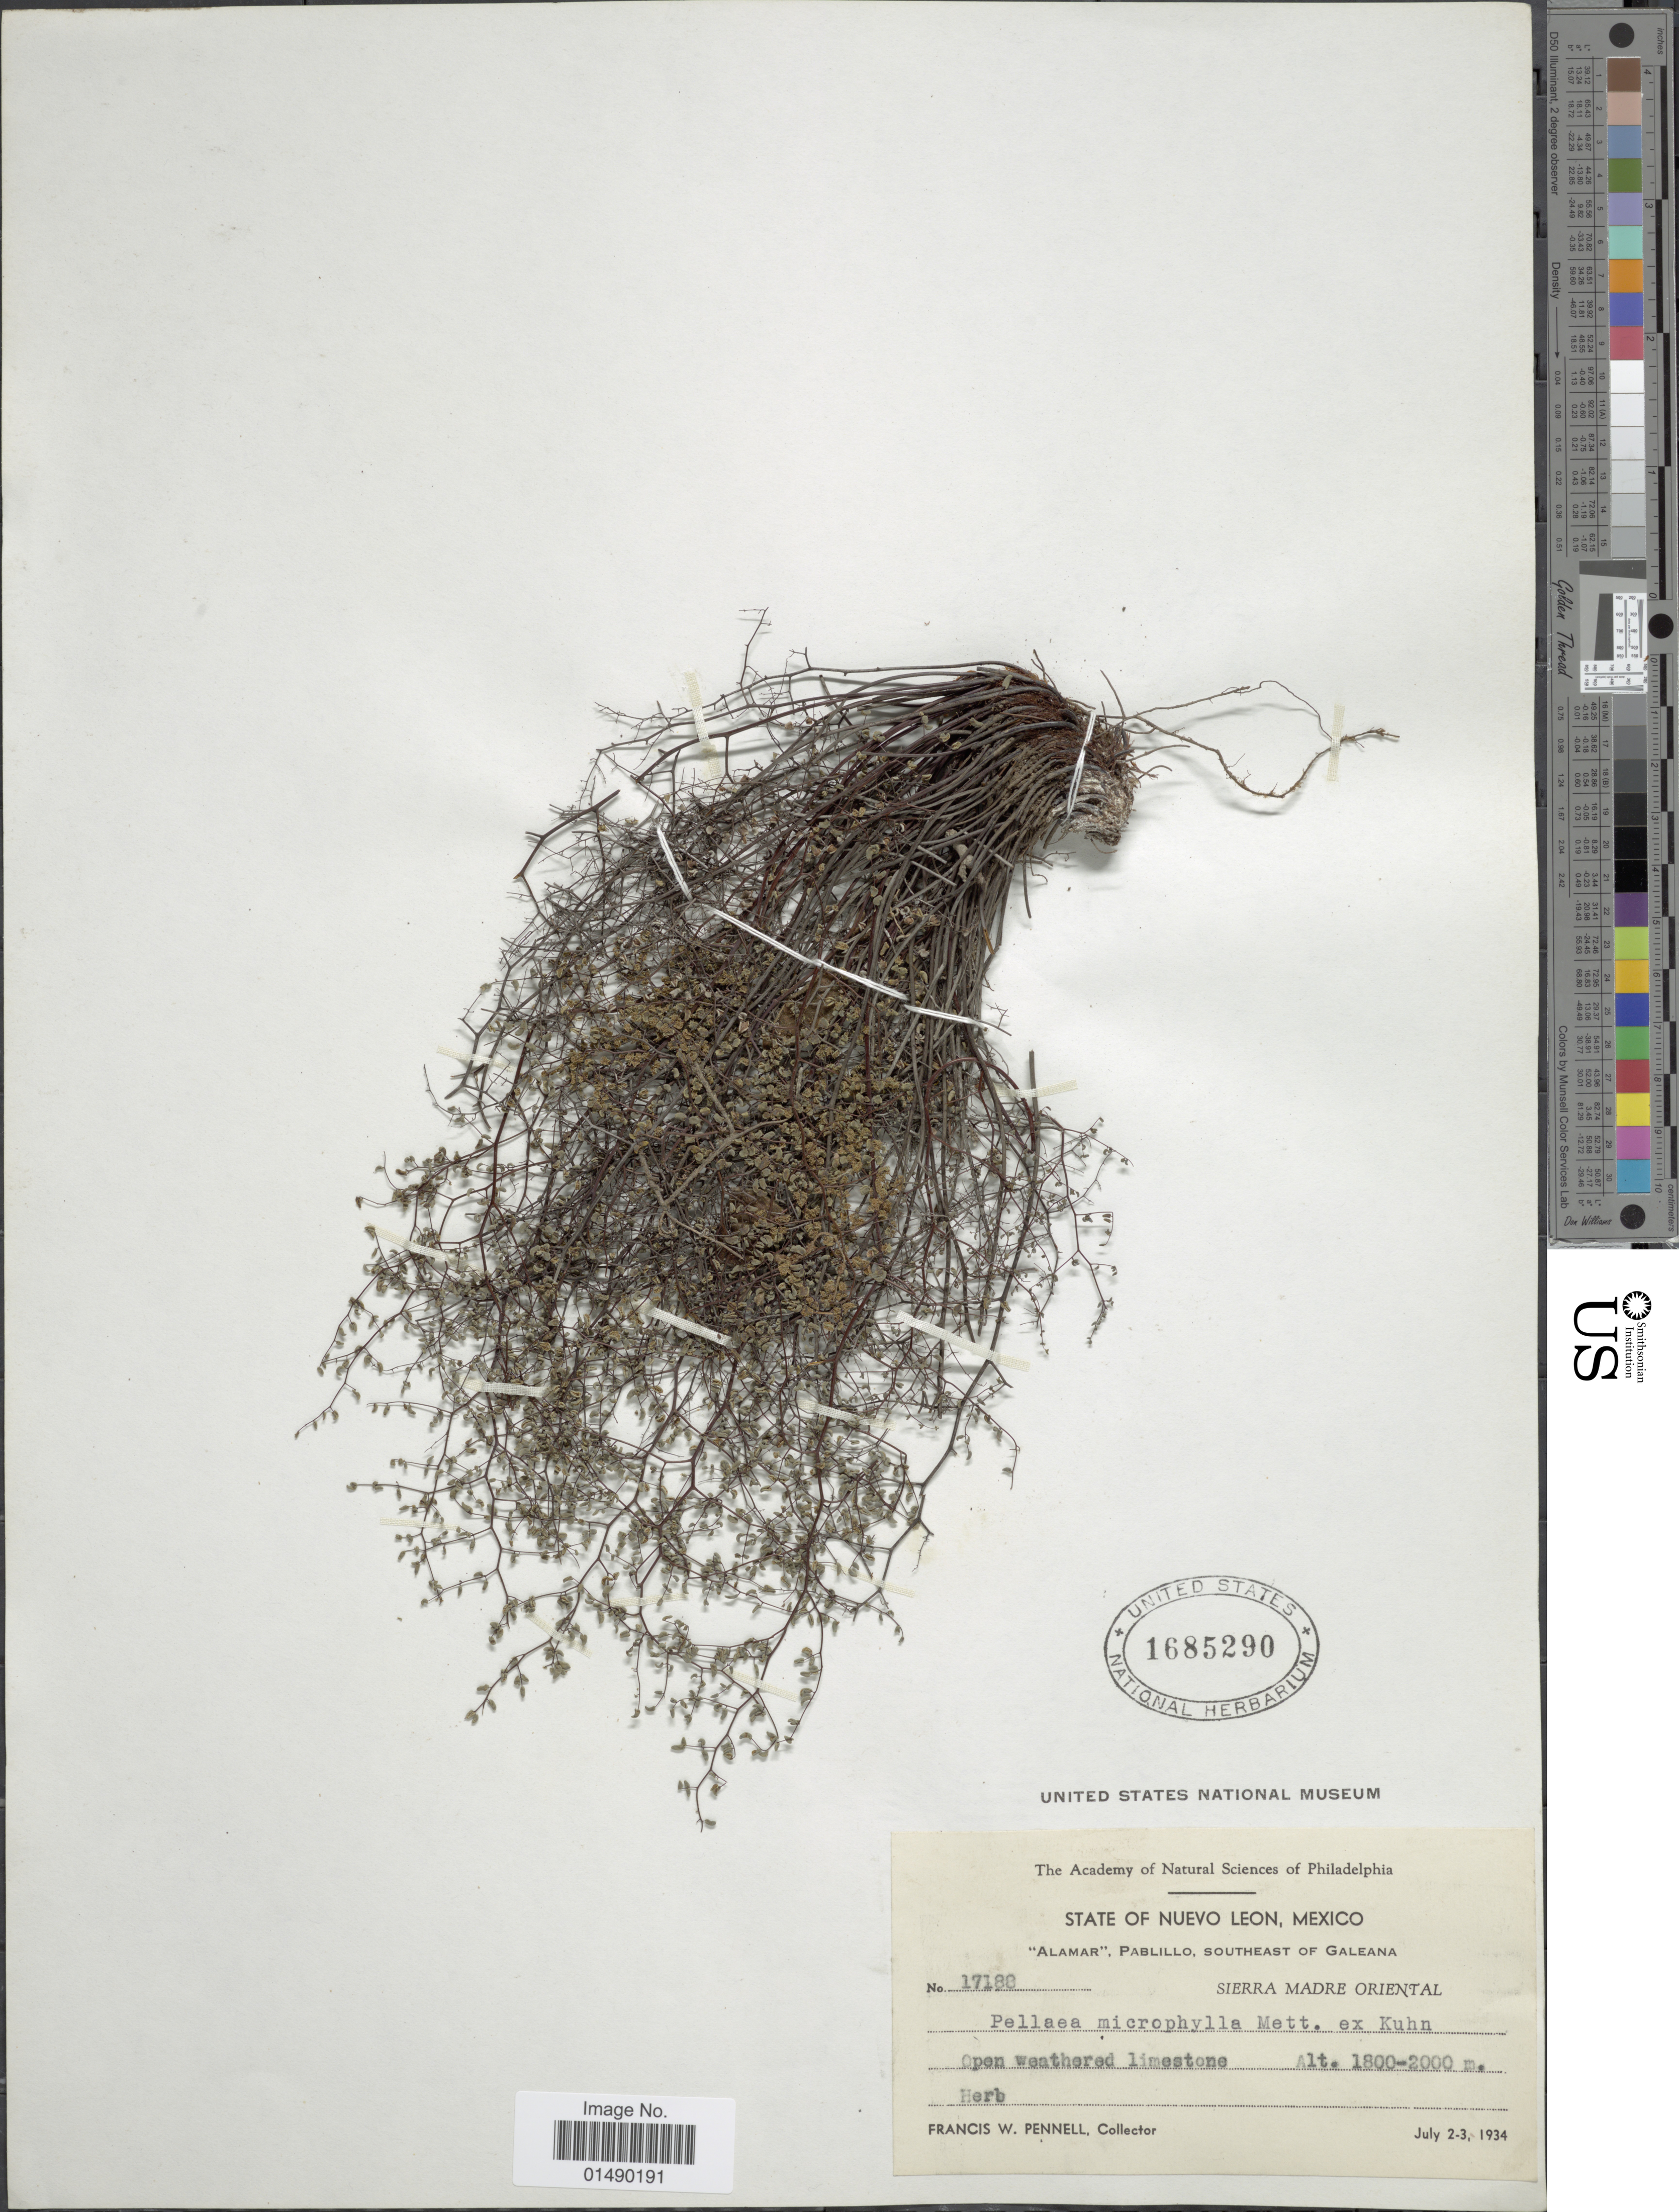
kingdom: Plantae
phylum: Tracheophyta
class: Polypodiopsida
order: Polypodiales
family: Pteridaceae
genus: Argyrochosma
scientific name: Argyrochosma microphylla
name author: (Mett. ex Kuhn) Windham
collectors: F. W. Pennell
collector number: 17188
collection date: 1934-07-02/1934-07-03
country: Mexico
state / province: Nuevo León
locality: Mexico, "Alamar", Pabillo, southwest of Galeana, Sierra Madre Oriental.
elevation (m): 1800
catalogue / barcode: US 1685290